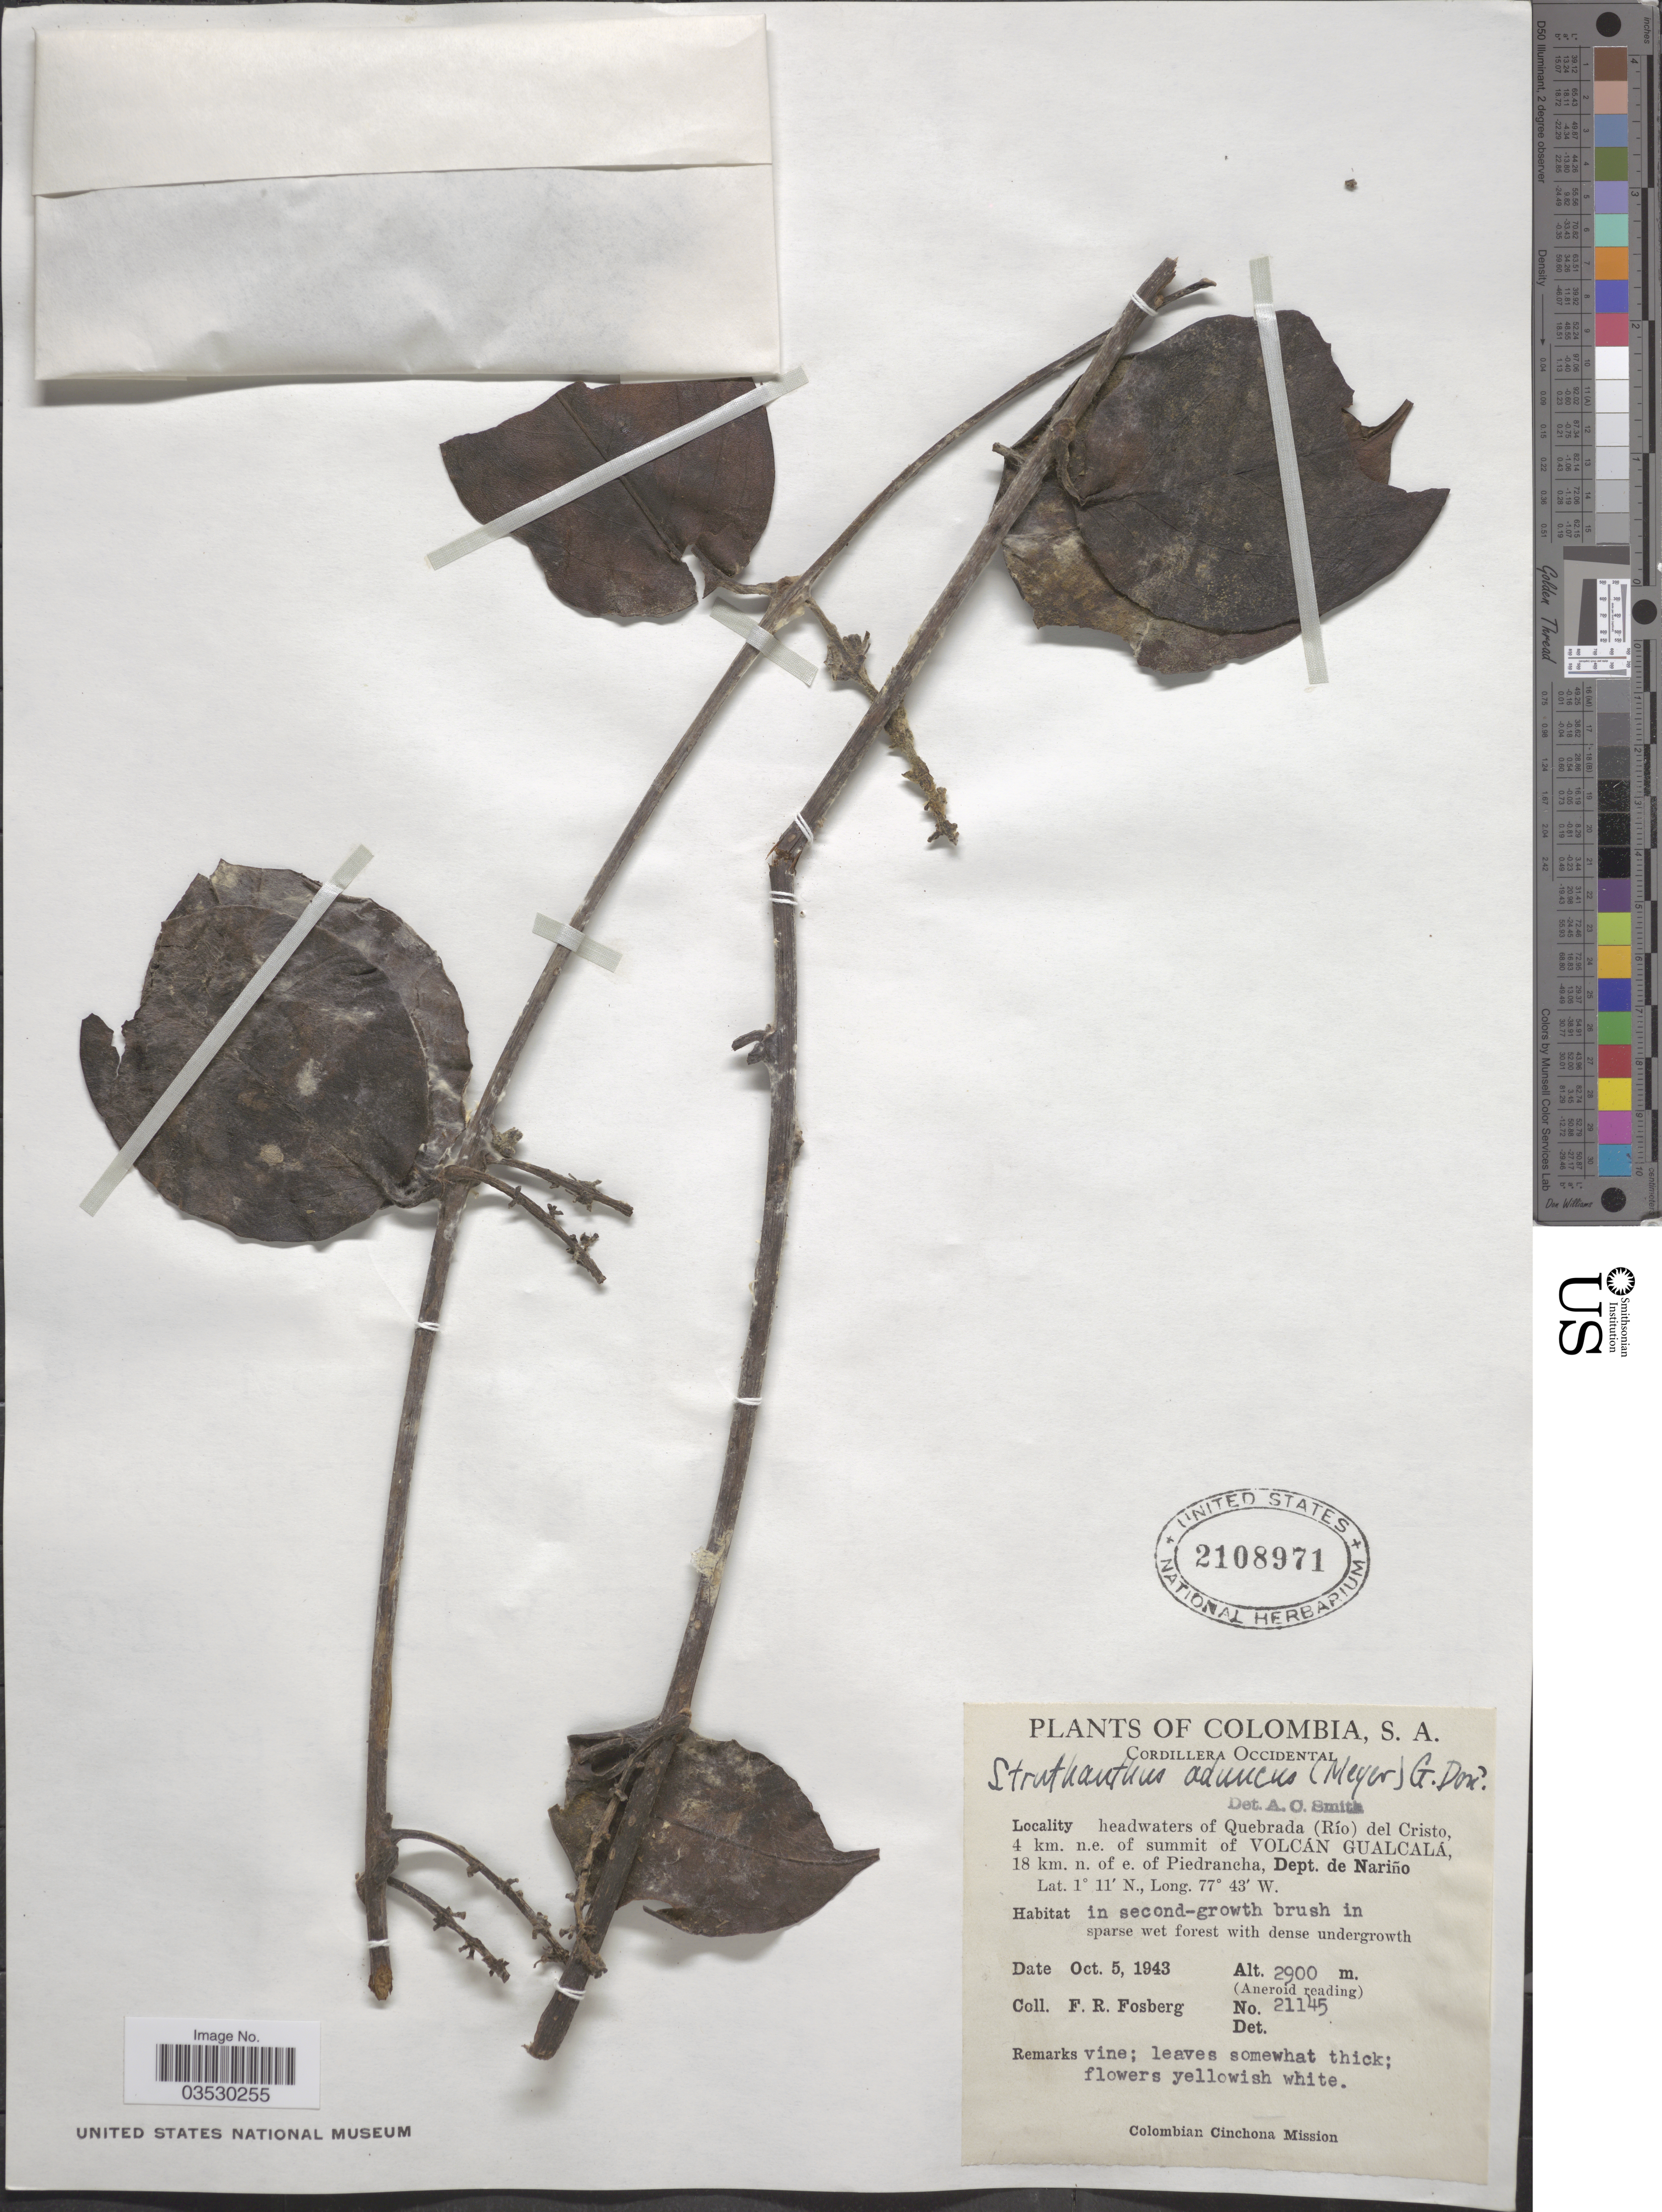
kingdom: Plantae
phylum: Tracheophyta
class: Magnoliopsida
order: Santalales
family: Loranthaceae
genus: Struthanthus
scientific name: Struthanthus aduncus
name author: (G. Mey.) G. Don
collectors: F. R. Fosberg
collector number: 21145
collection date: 1943-10-05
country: Colombia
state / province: Nariño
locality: Cordillera Occidental. Headwaters of Quebrada (Río) del Cristo, 4 km. n.e. of summit of Volcán Gualcalá, 18 km. n. of e. of Piedrancha, Dept. de Nariño.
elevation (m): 2900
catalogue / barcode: US 2108971